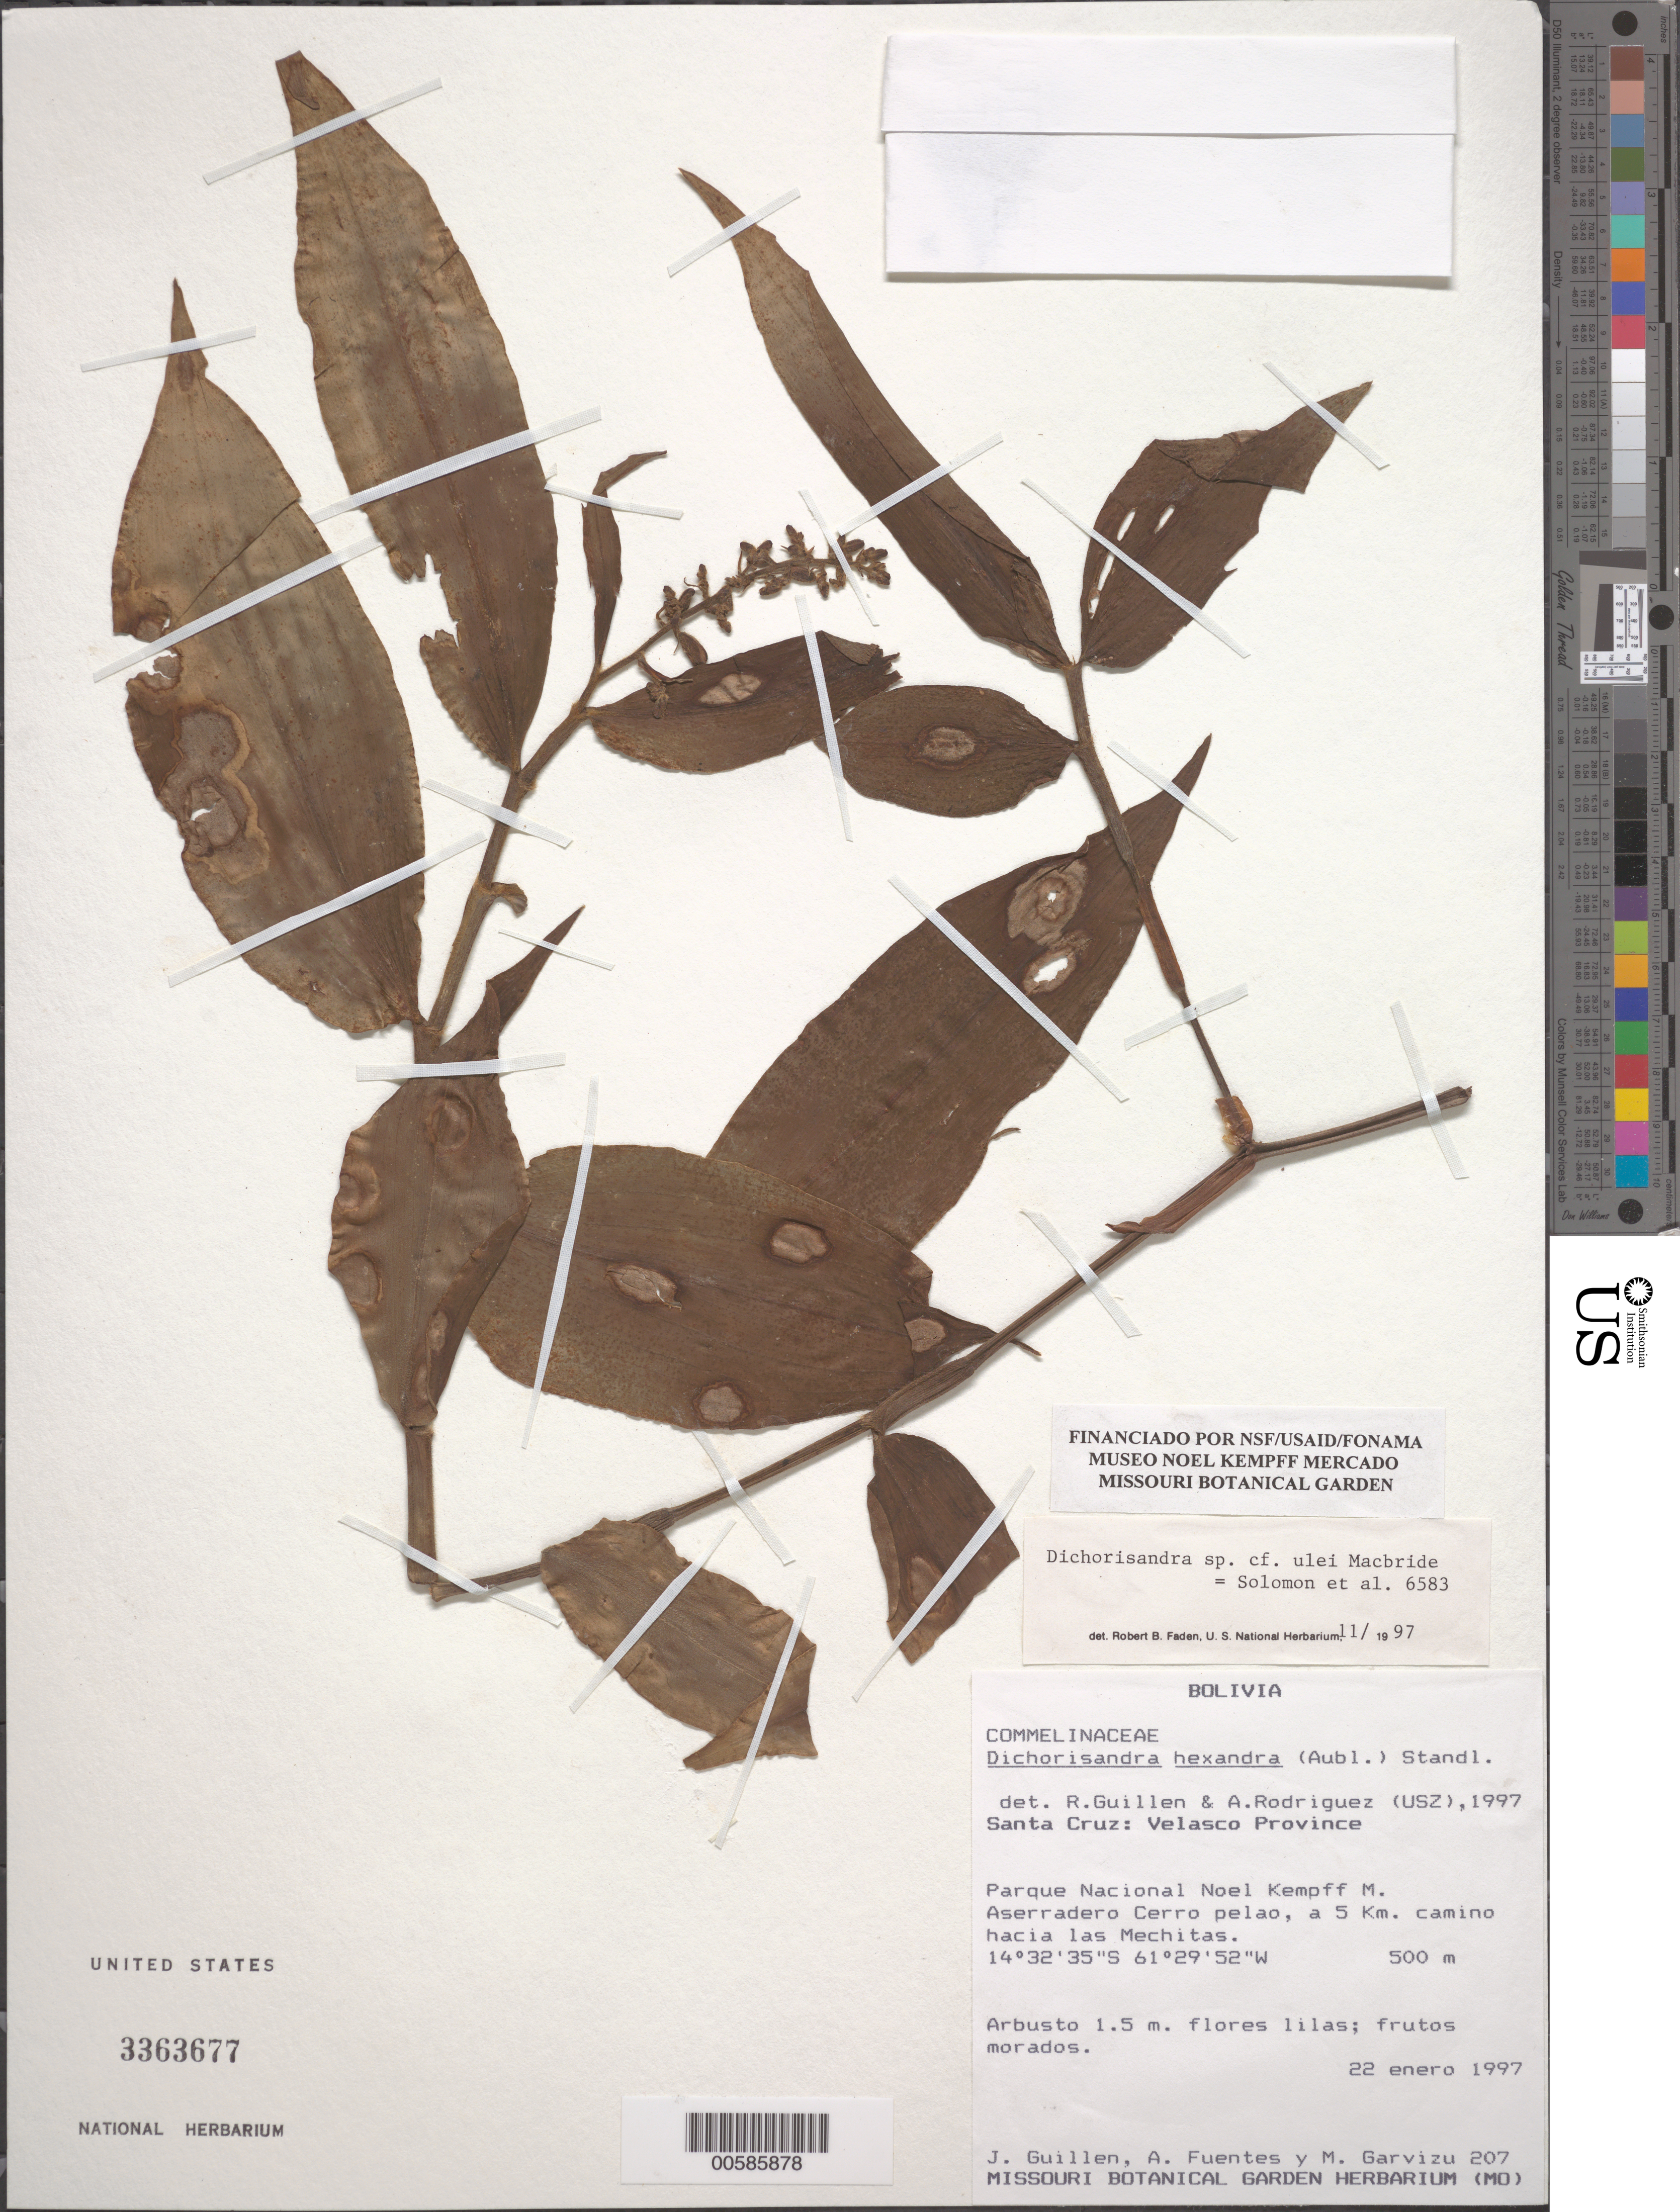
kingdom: Plantae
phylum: Tracheophyta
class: Liliopsida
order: Commelinales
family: Commelinaceae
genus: Dichorisandra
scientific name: Dichorisandra ulei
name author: J.F. Macbr.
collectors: R. Guillén V., A. F. Fuentes C. & M. Garvizu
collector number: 207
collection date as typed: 22 Jan 1997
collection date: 1997-01-22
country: Bolivia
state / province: Santa Cruz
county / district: Velasco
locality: Noel Kempff National Park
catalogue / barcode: US 3363677